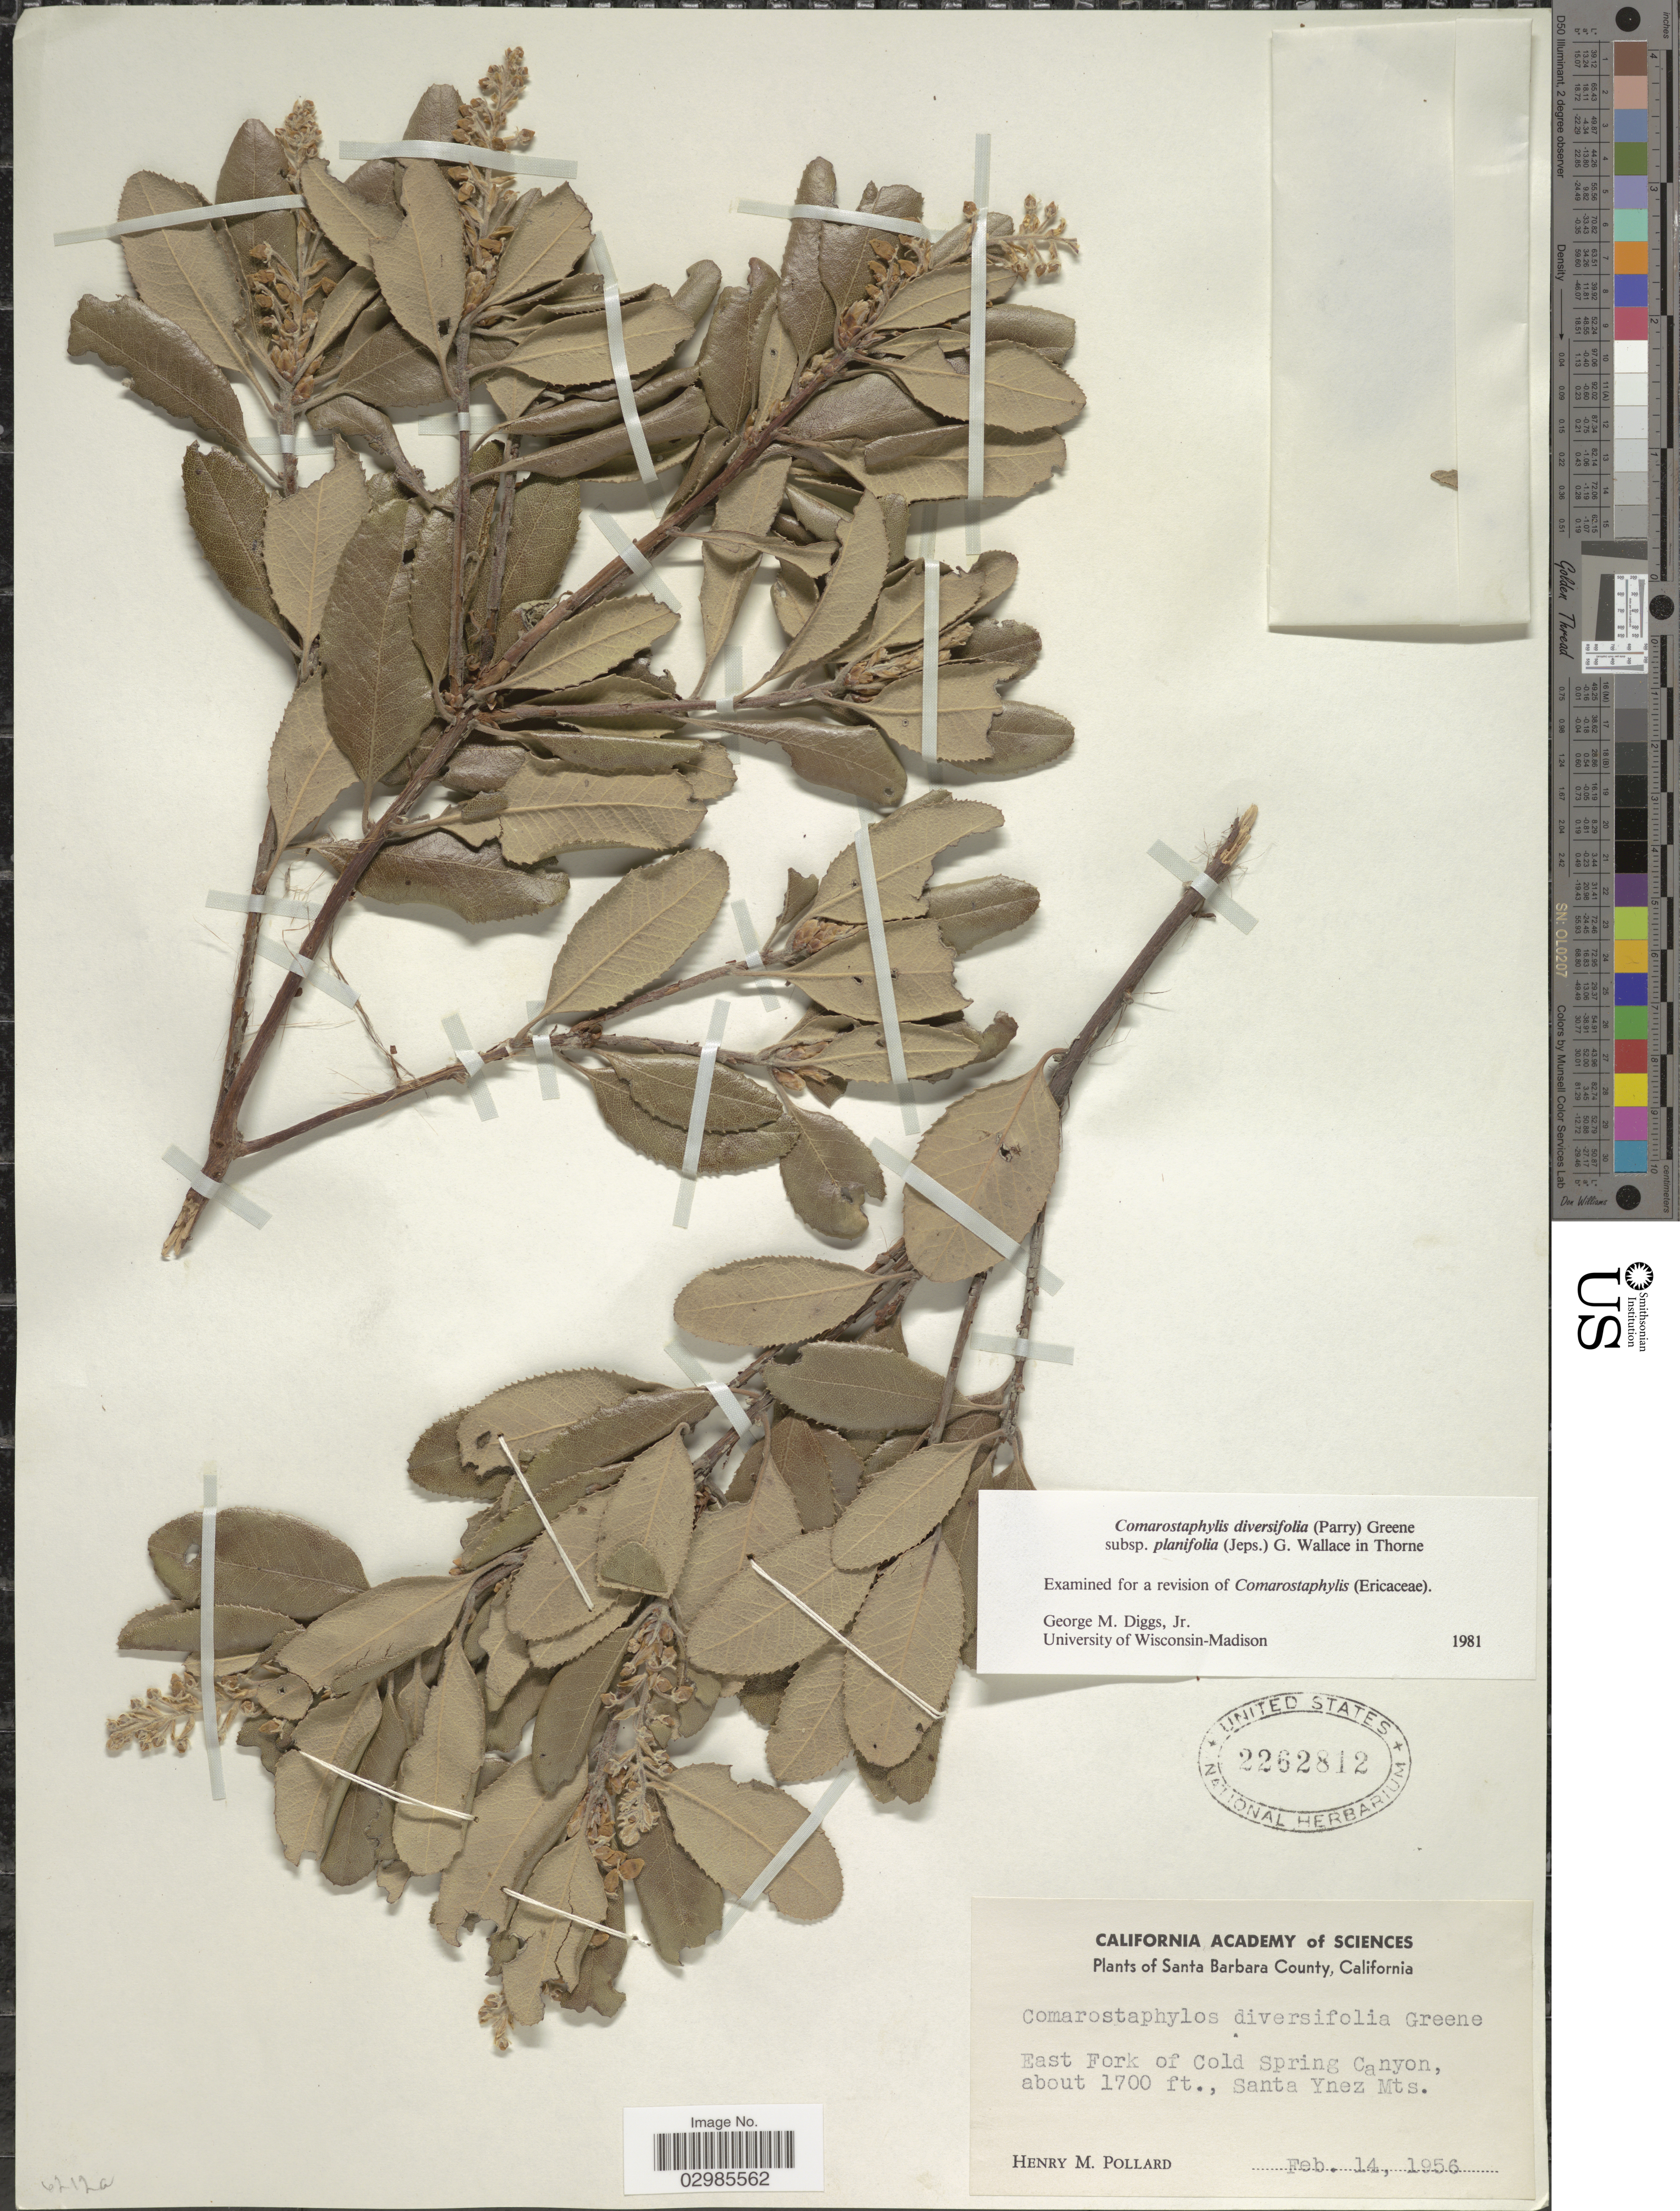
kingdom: Plantae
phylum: Tracheophyta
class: Magnoliopsida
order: Ericales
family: Ericaceae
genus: Comarostaphylis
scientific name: Comarostaphylis diversifolia subsp. planifolia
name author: (Jeps.) G.D. Wallace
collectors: H. M. Pollard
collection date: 1956-02-14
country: United States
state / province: California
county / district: Santa Barbara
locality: Santa Barbara County, East Fork of Cold Spring Canyon, Santa Ynez Mts.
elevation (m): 518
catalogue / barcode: US 2262812